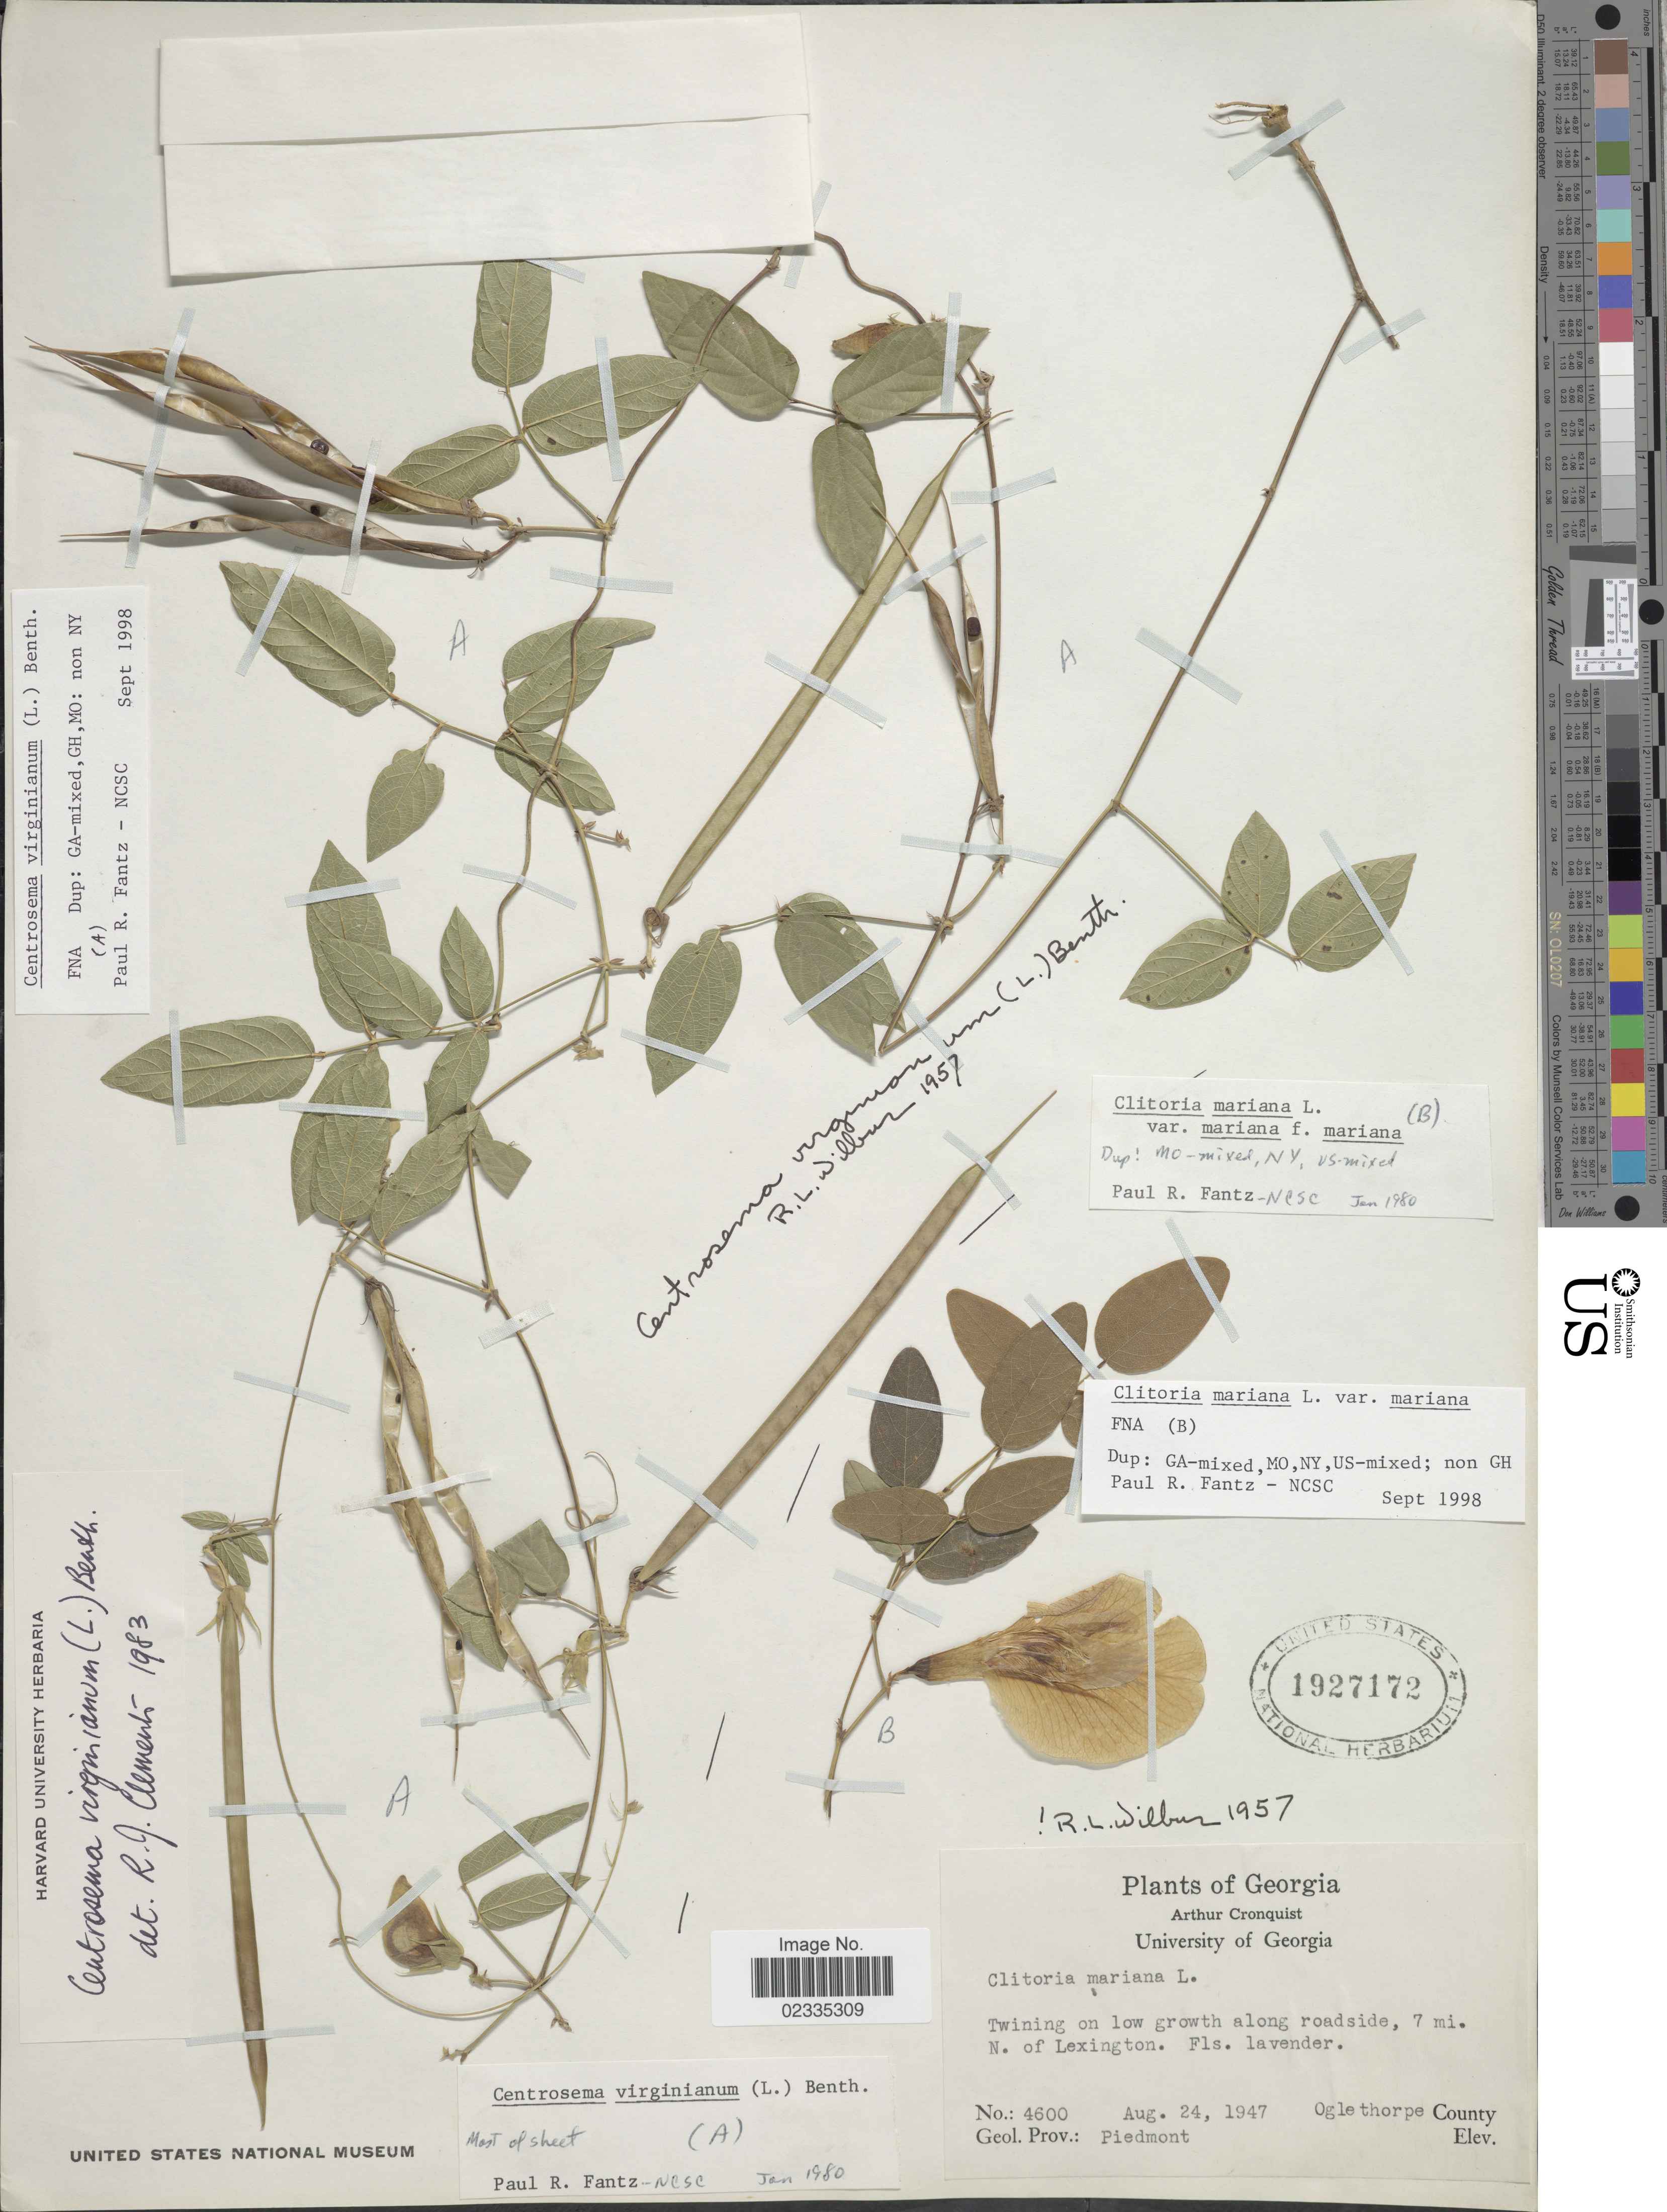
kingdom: Plantae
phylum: Tracheophyta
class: Magnoliopsida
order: Fabales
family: Fabaceae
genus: Centrosema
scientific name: Centrosema virginianum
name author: (L.) Benth.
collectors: A. J. Cronquist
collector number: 4600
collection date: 1947-08-24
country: United States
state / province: Georgia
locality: Along roadside, 7 mi. N. of Lexington. Oglethorpe County. Geol. Prov.: Piedmont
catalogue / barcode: US 1927172